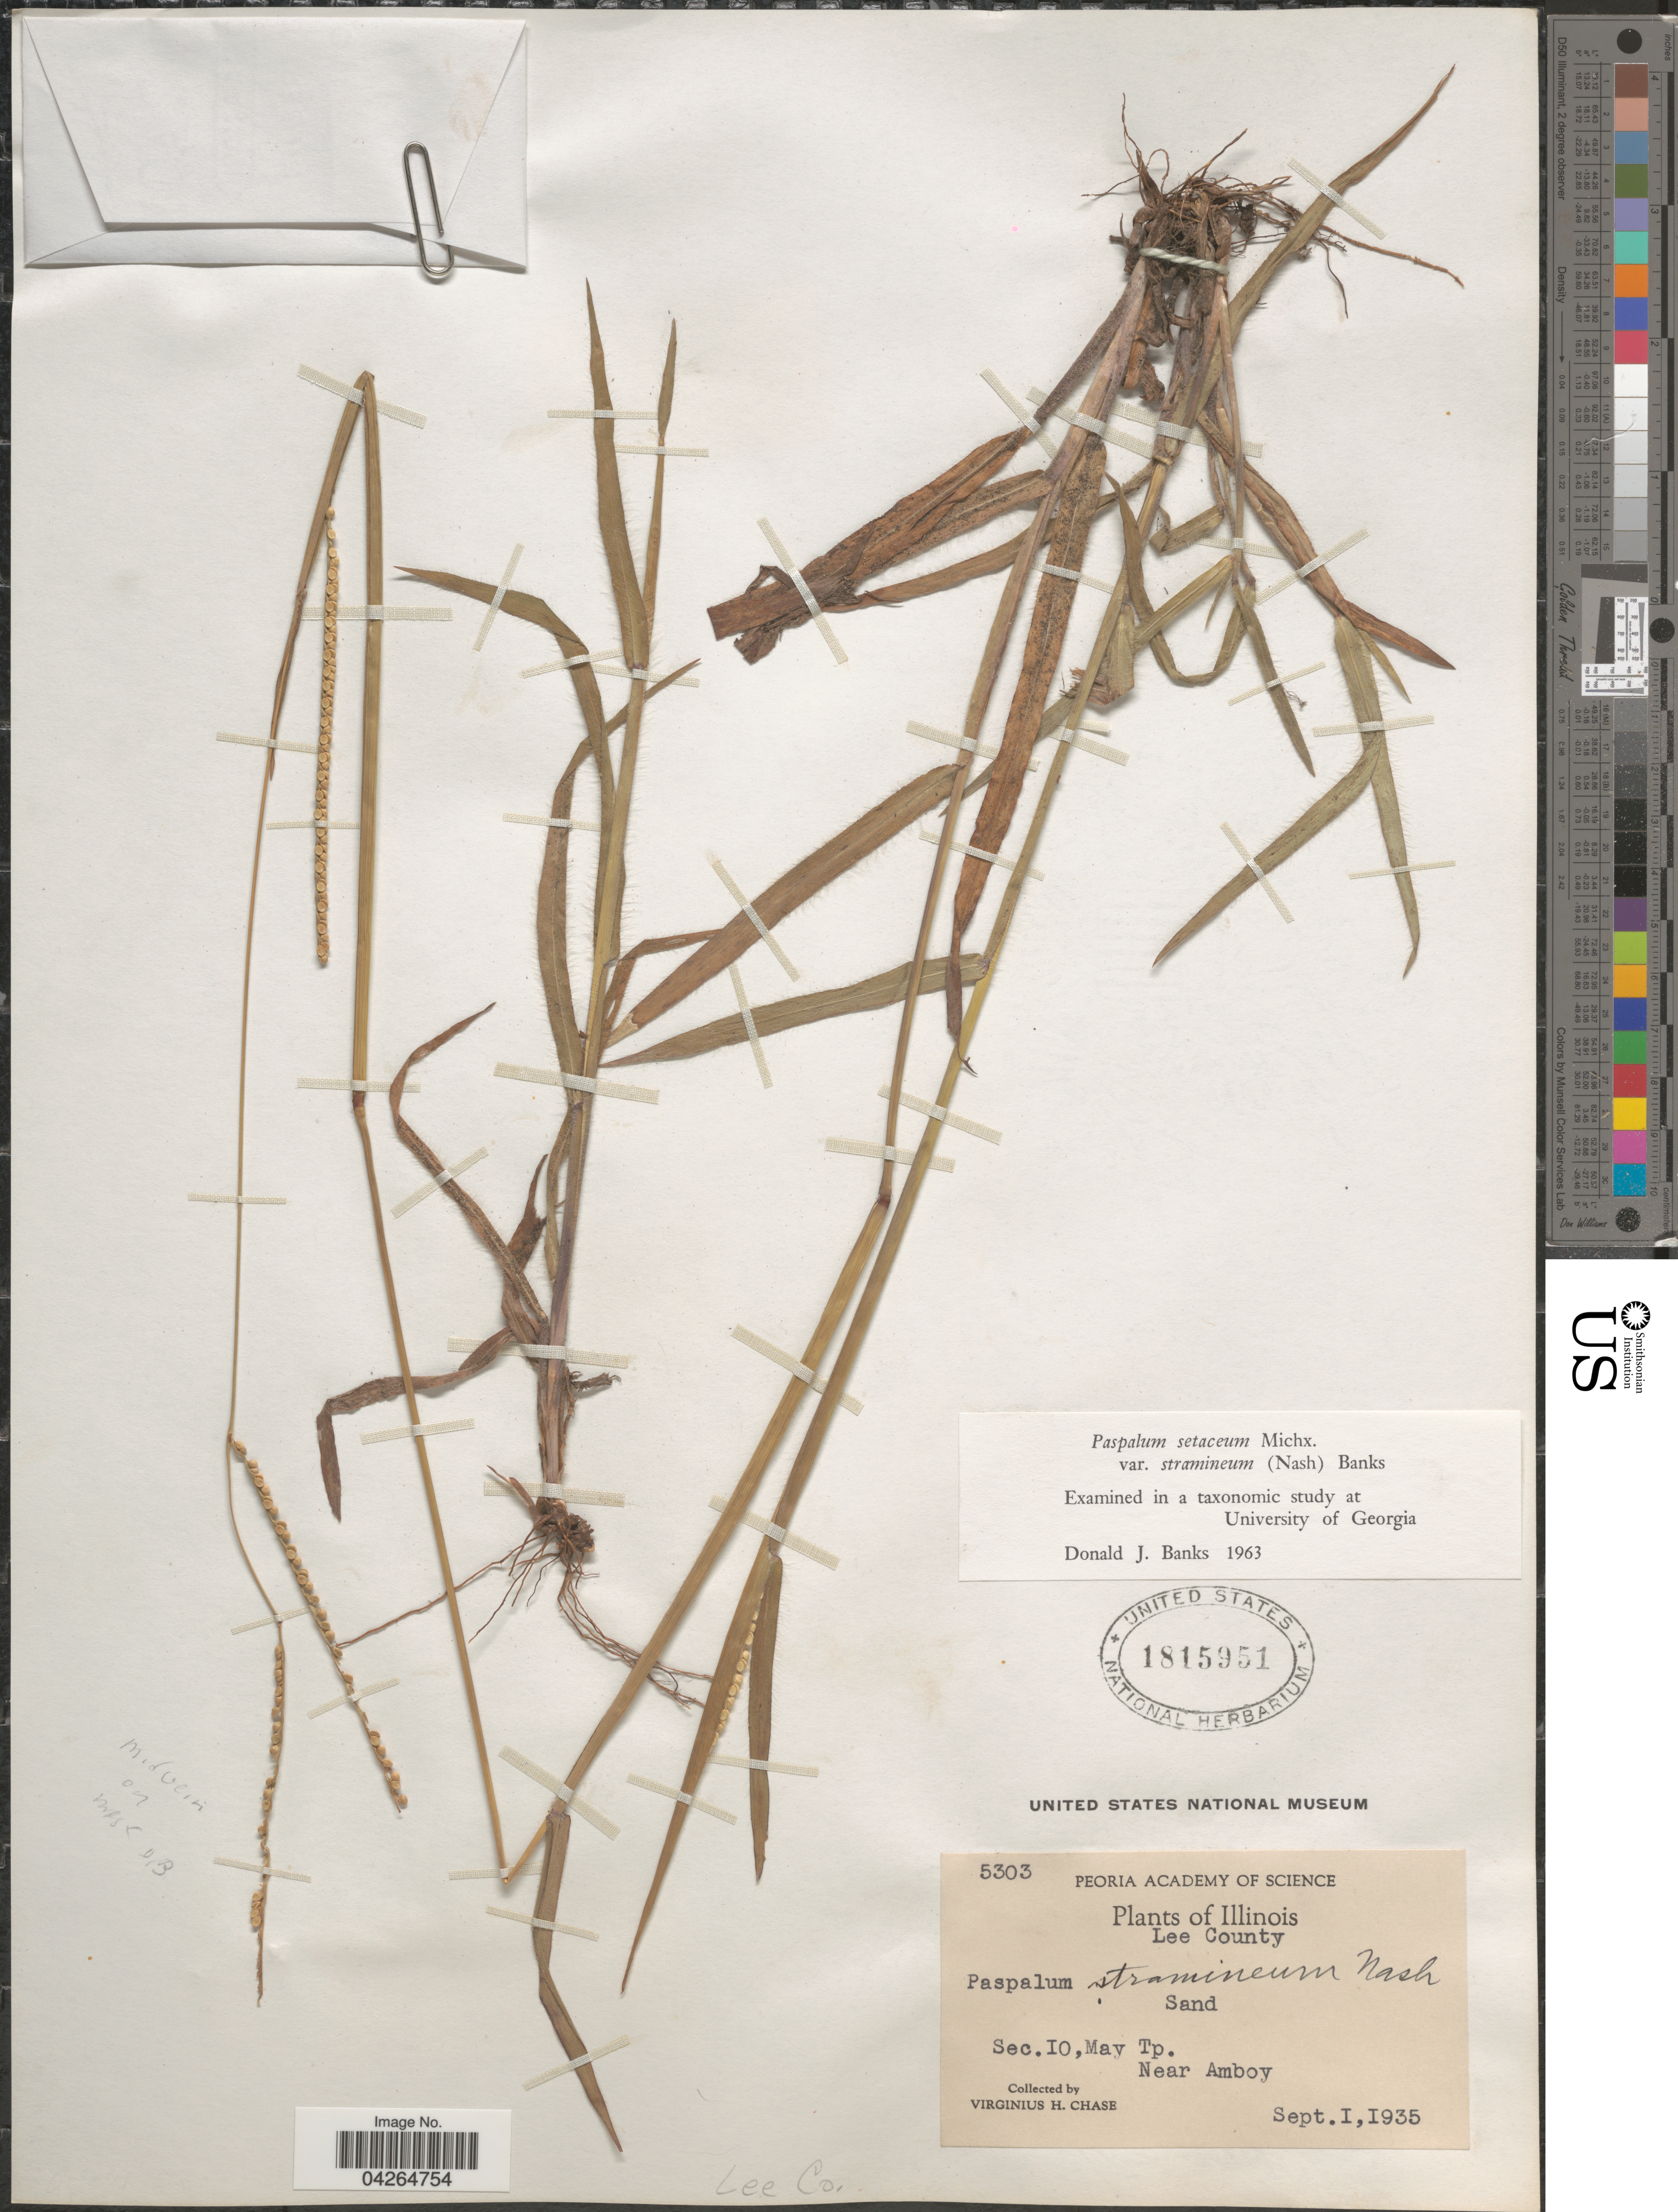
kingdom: Plantae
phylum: Tracheophyta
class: Liliopsida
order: Poales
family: Poaceae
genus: Paspalum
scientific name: Paspalum setaceum var. stramineum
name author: (Nash) D.J. Banks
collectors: V. H. Chase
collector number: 5303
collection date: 1935-09-01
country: United States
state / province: Illinois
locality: Lee County. Sec. 10, May Tp. Near Amboy.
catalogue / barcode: US 1815951